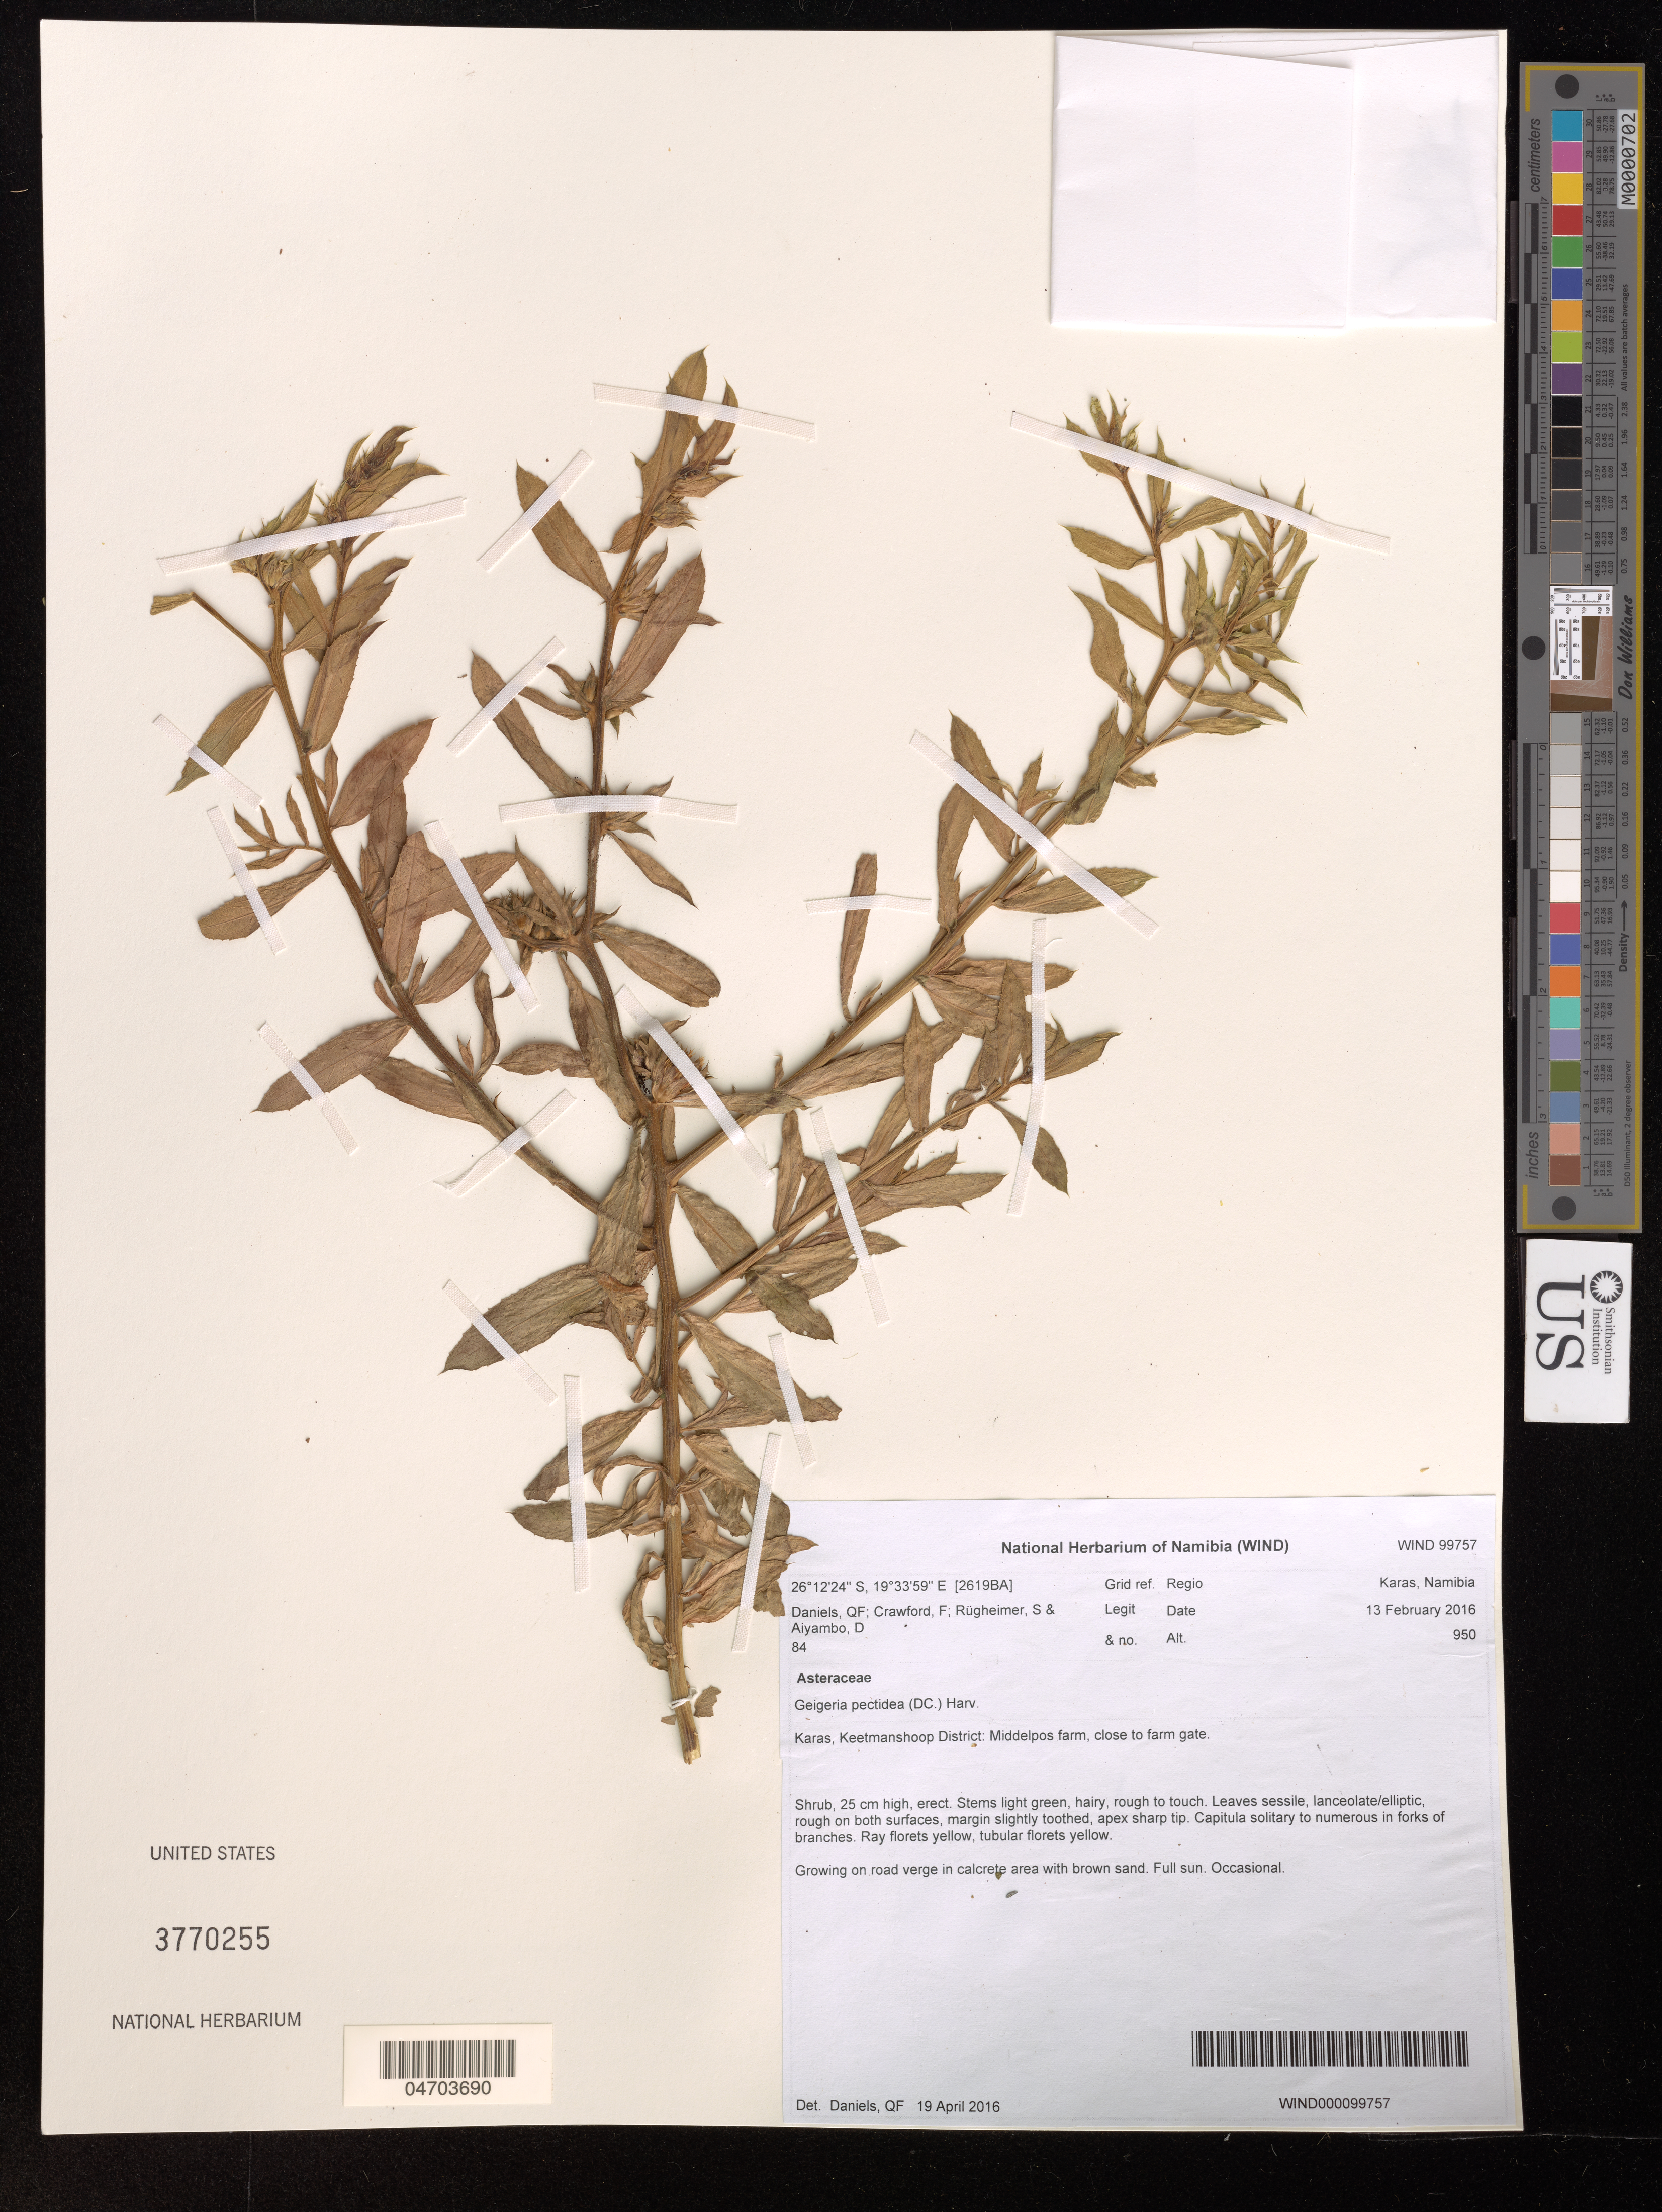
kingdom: Plantae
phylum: Tracheophyta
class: Magnoliopsida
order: Asterales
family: Asteraceae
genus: Geigeria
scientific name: Geigeria pectidea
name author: (DC.) Harv.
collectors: Q. Daniels, F. Crawford, S. Rugheimer & D. Aiyambo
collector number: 84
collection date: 2016-02-13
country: Namibia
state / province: Karas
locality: [2619BA] Grid ref. Keetmanshoop District: Middelpos farm, close to farm gate.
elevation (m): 950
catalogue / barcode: US 3770255